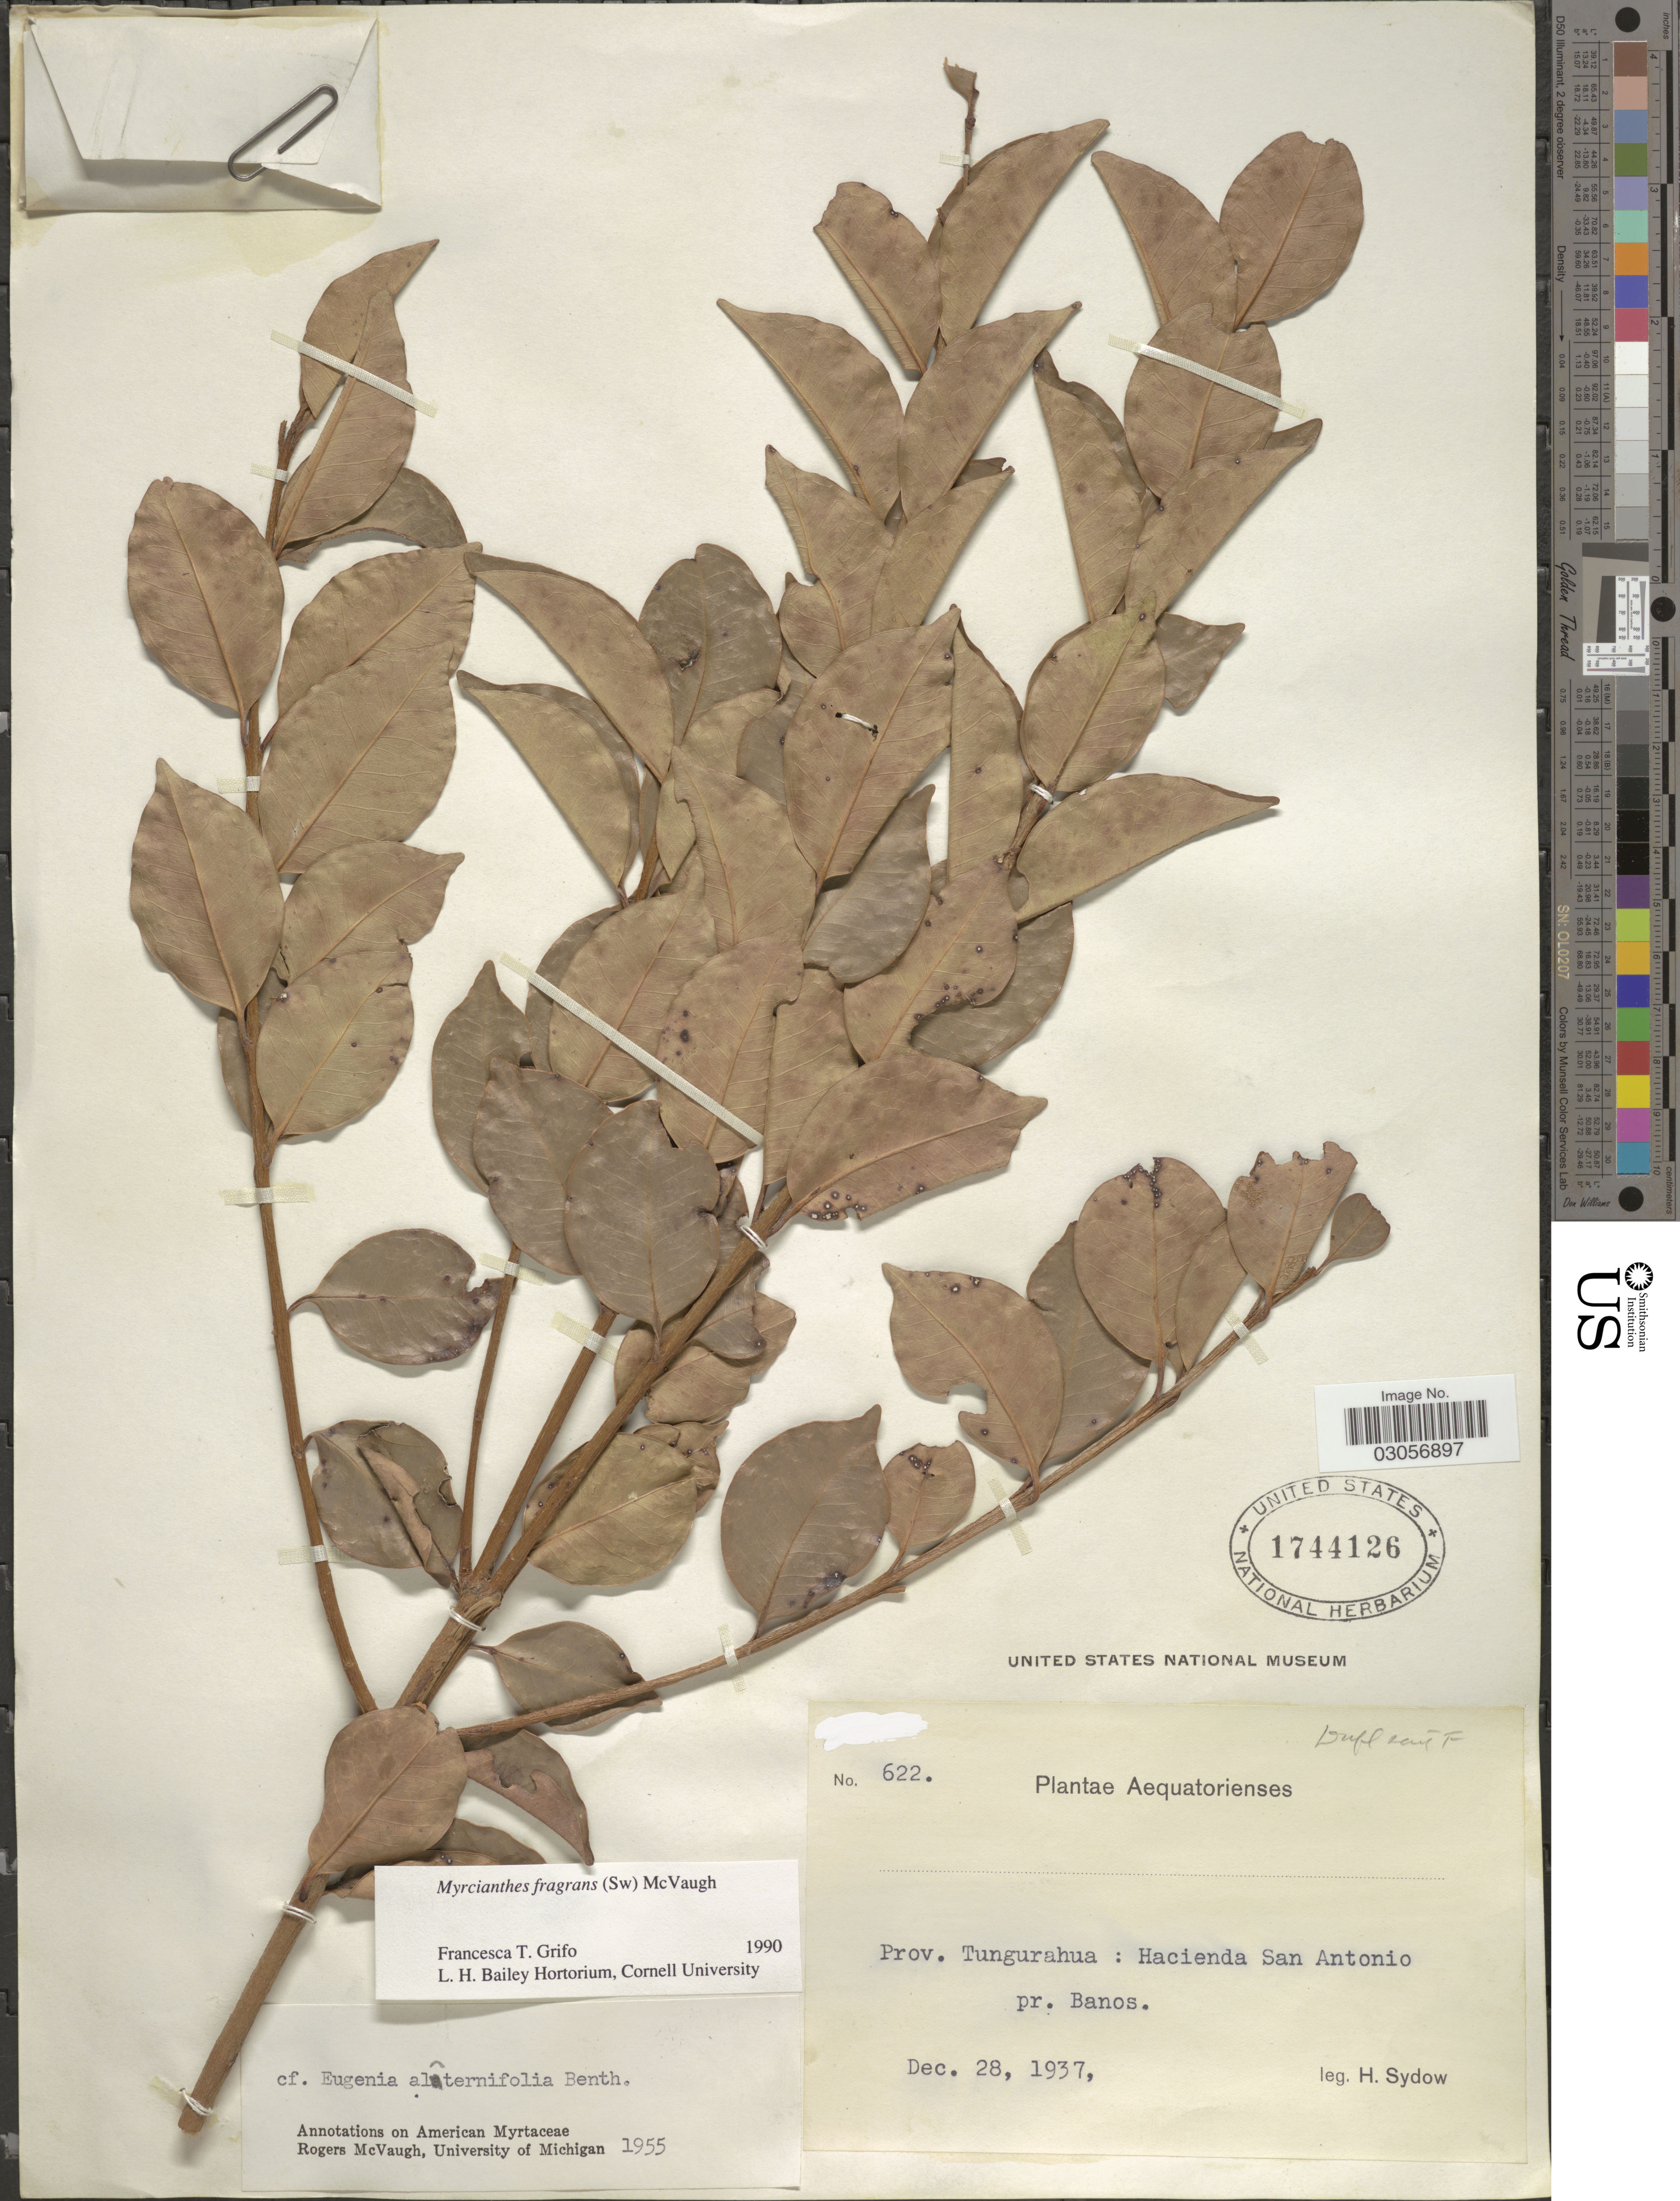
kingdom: Plantae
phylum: Tracheophyta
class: Magnoliopsida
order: Myrtales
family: Myrtaceae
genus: Myrcianthes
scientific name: Myrcianthes fragrans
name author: (Sw.) McVaugh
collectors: H. Sydow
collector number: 622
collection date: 1937-12-28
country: Ecuador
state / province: Tungurahua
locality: Hacienda San Antonio pr. Banos.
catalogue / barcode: US 1744126